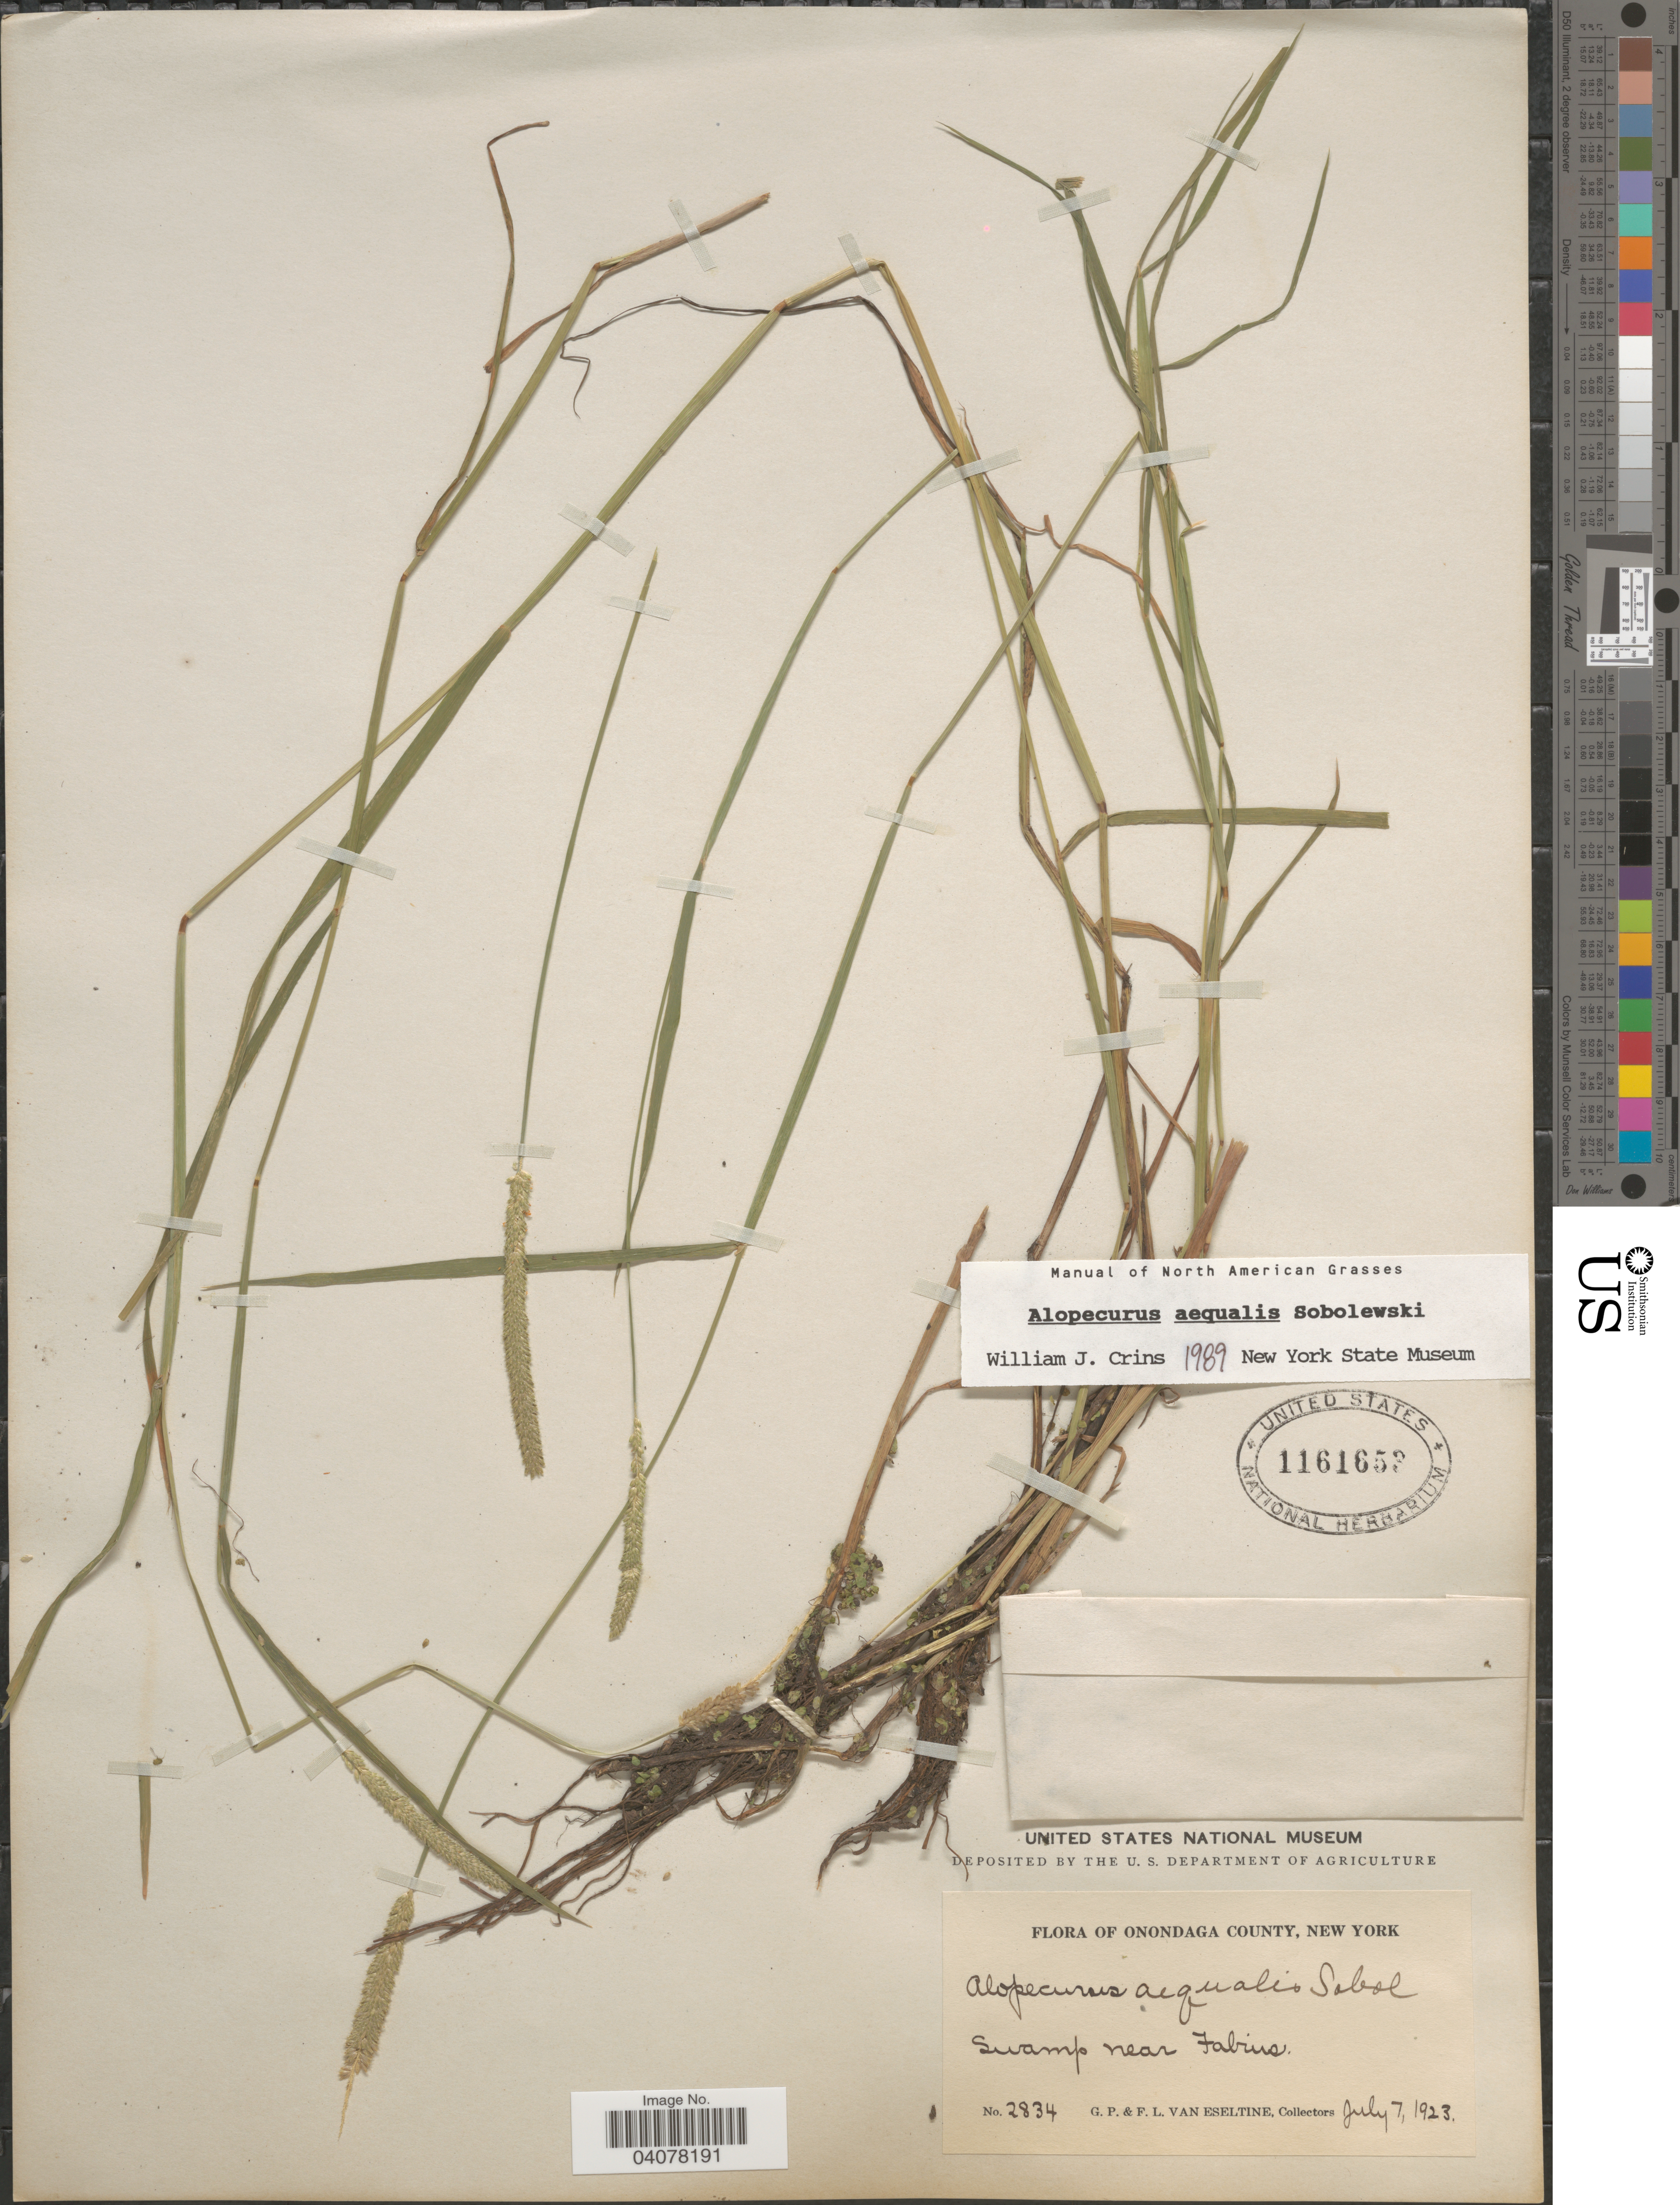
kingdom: Plantae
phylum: Tracheophyta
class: Liliopsida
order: Poales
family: Poaceae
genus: Alopecurus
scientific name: Alopecurus aequalis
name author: Sobol.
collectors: G. P. Van Eseltine & F. Van eseltine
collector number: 2834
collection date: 1923-07-07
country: United States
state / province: New York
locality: Onondaga County. Swamp near Fabius.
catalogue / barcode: US 1161653